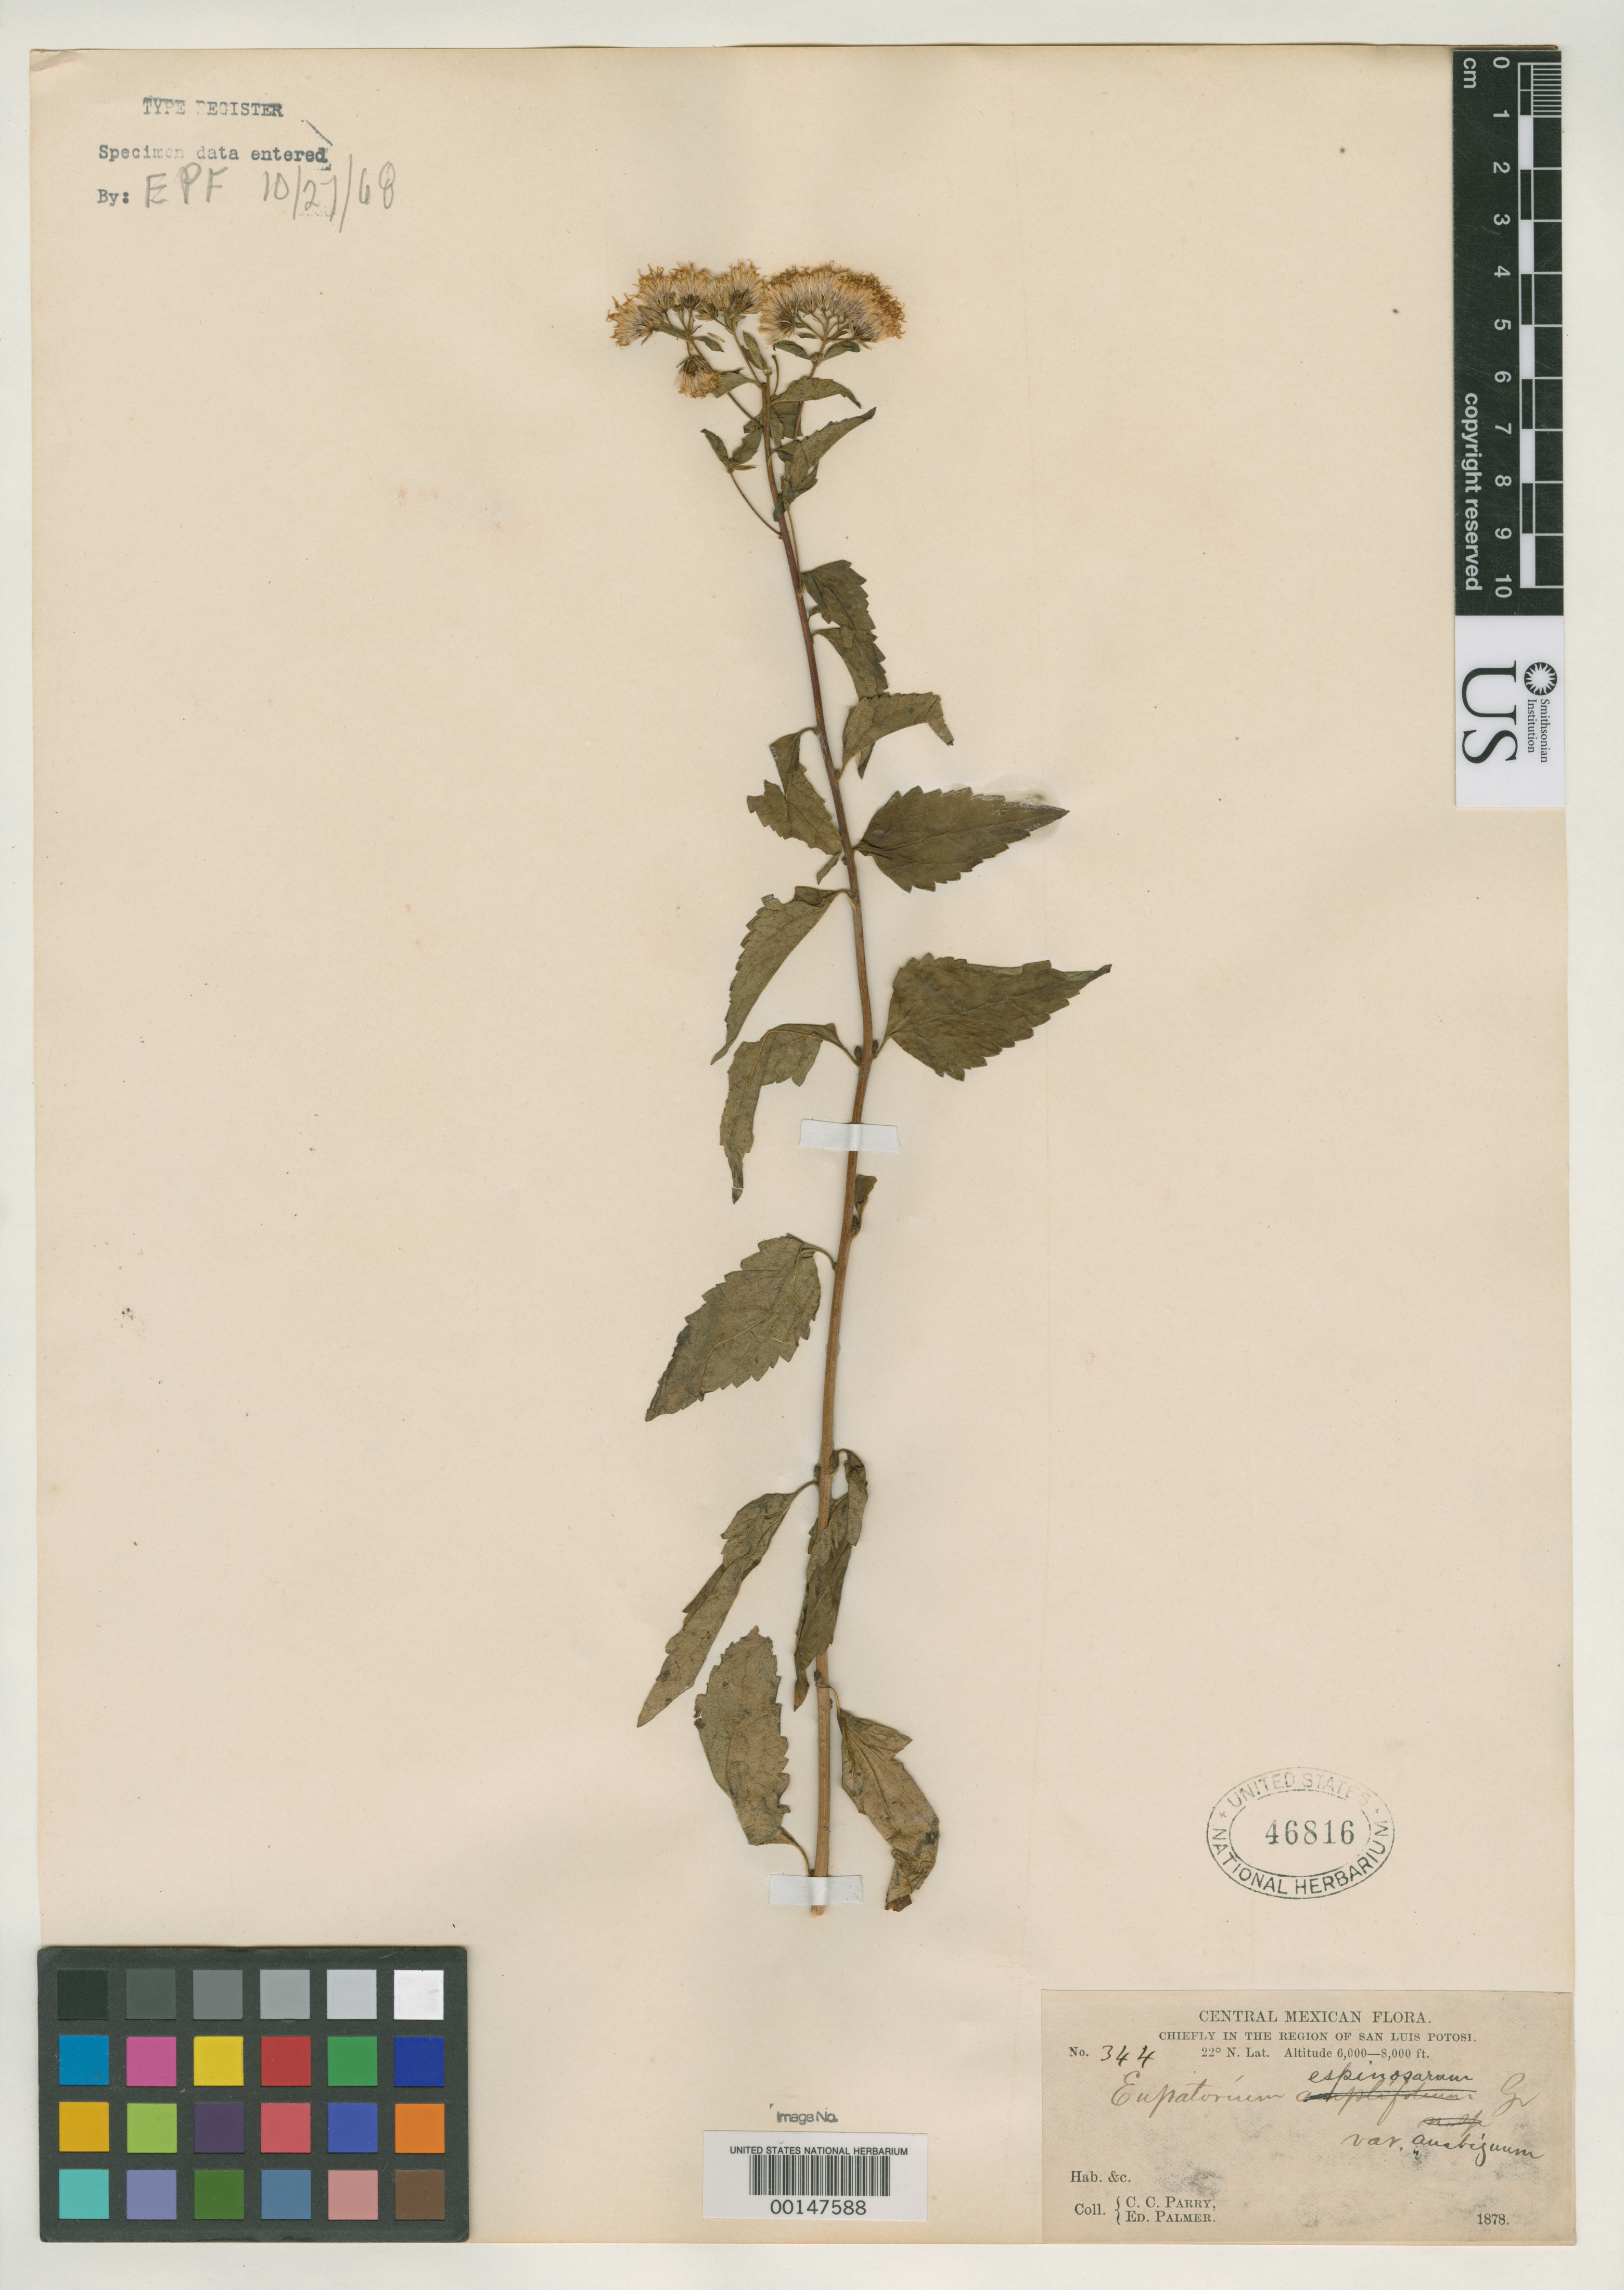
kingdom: Plantae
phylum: Tracheophyta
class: Magnoliopsida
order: Asterales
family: Asteraceae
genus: Eupatorium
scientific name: Eupatorium espinosarum var. ambiguum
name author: A. Gray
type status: Isotype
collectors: C. C. Parry & E. Palmer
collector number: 344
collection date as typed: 1878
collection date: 1878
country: Mexico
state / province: San Luis Potosi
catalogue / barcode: US 46816